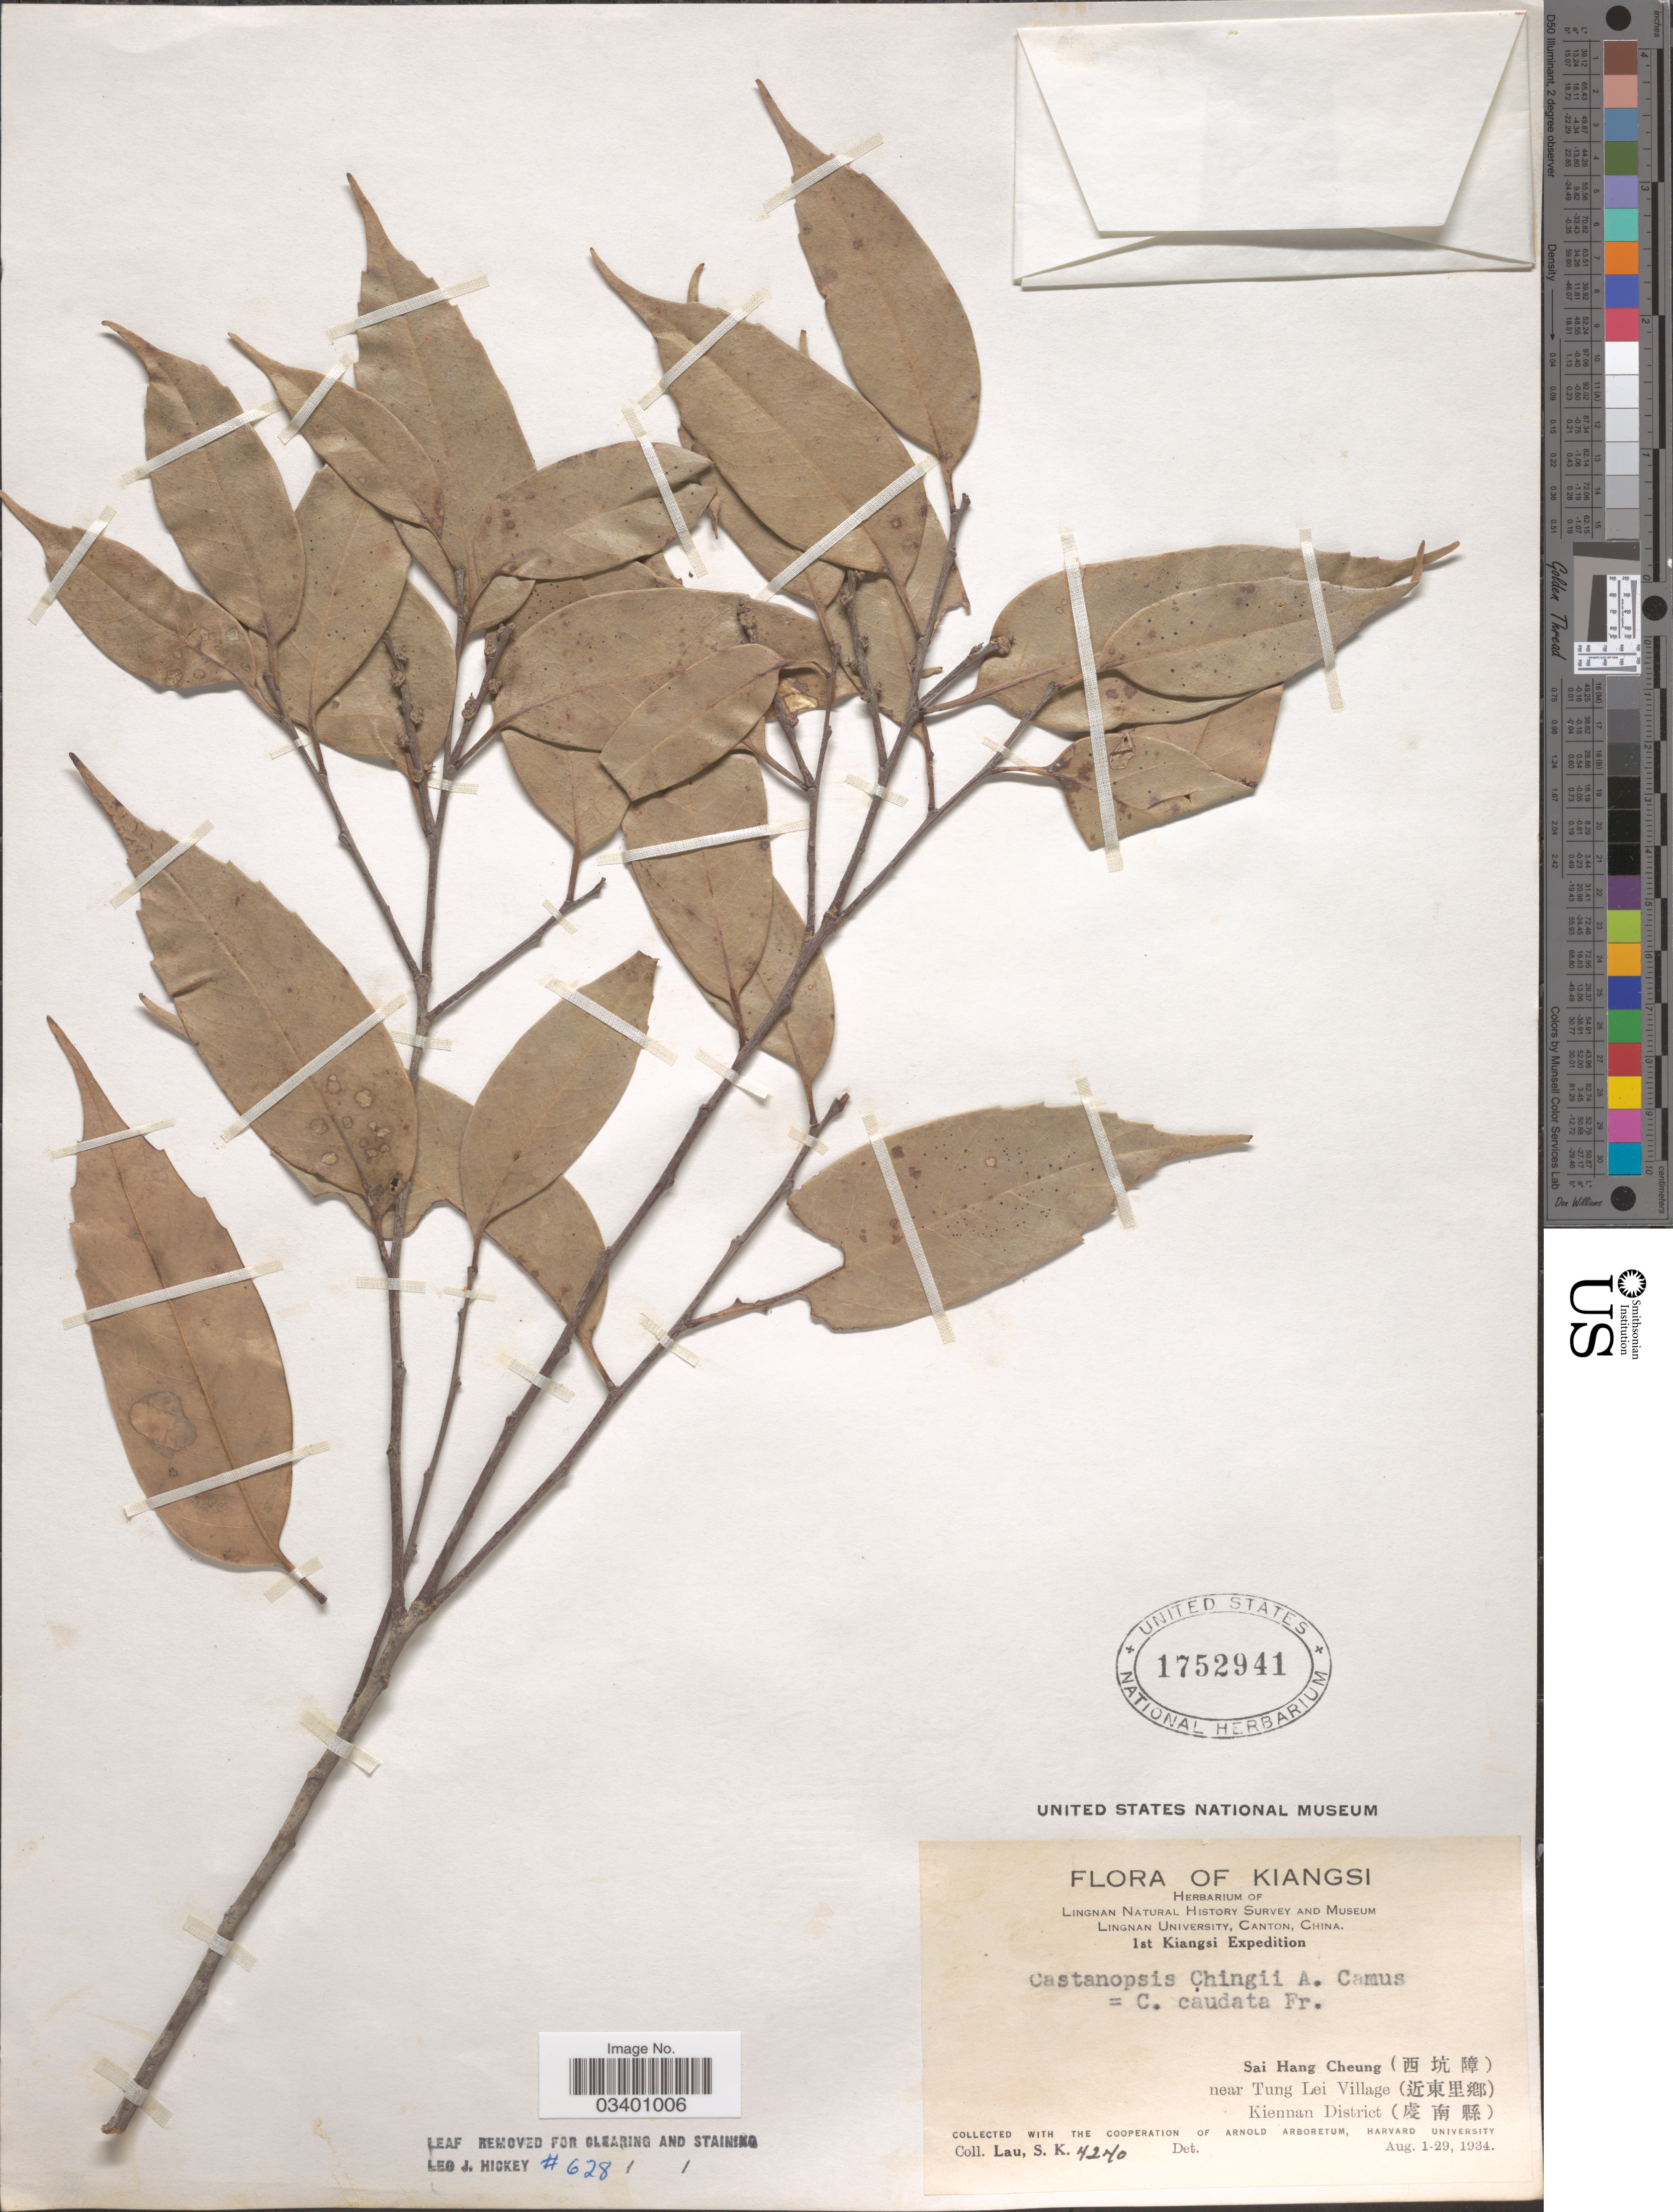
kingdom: Plantae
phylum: Tracheophyta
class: Magnoliopsida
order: Fagales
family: Fagaceae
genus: Castanopsis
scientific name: Castanopsis eyrei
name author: Tutcher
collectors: S. K. Lau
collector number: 4240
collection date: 1934-08-01/1934-08-29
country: China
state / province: Jiangxi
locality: Kiangsi. Sai Hang CHeung (X) near Tung Lei Village (X) Kiennan District (X).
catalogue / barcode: US 1752941